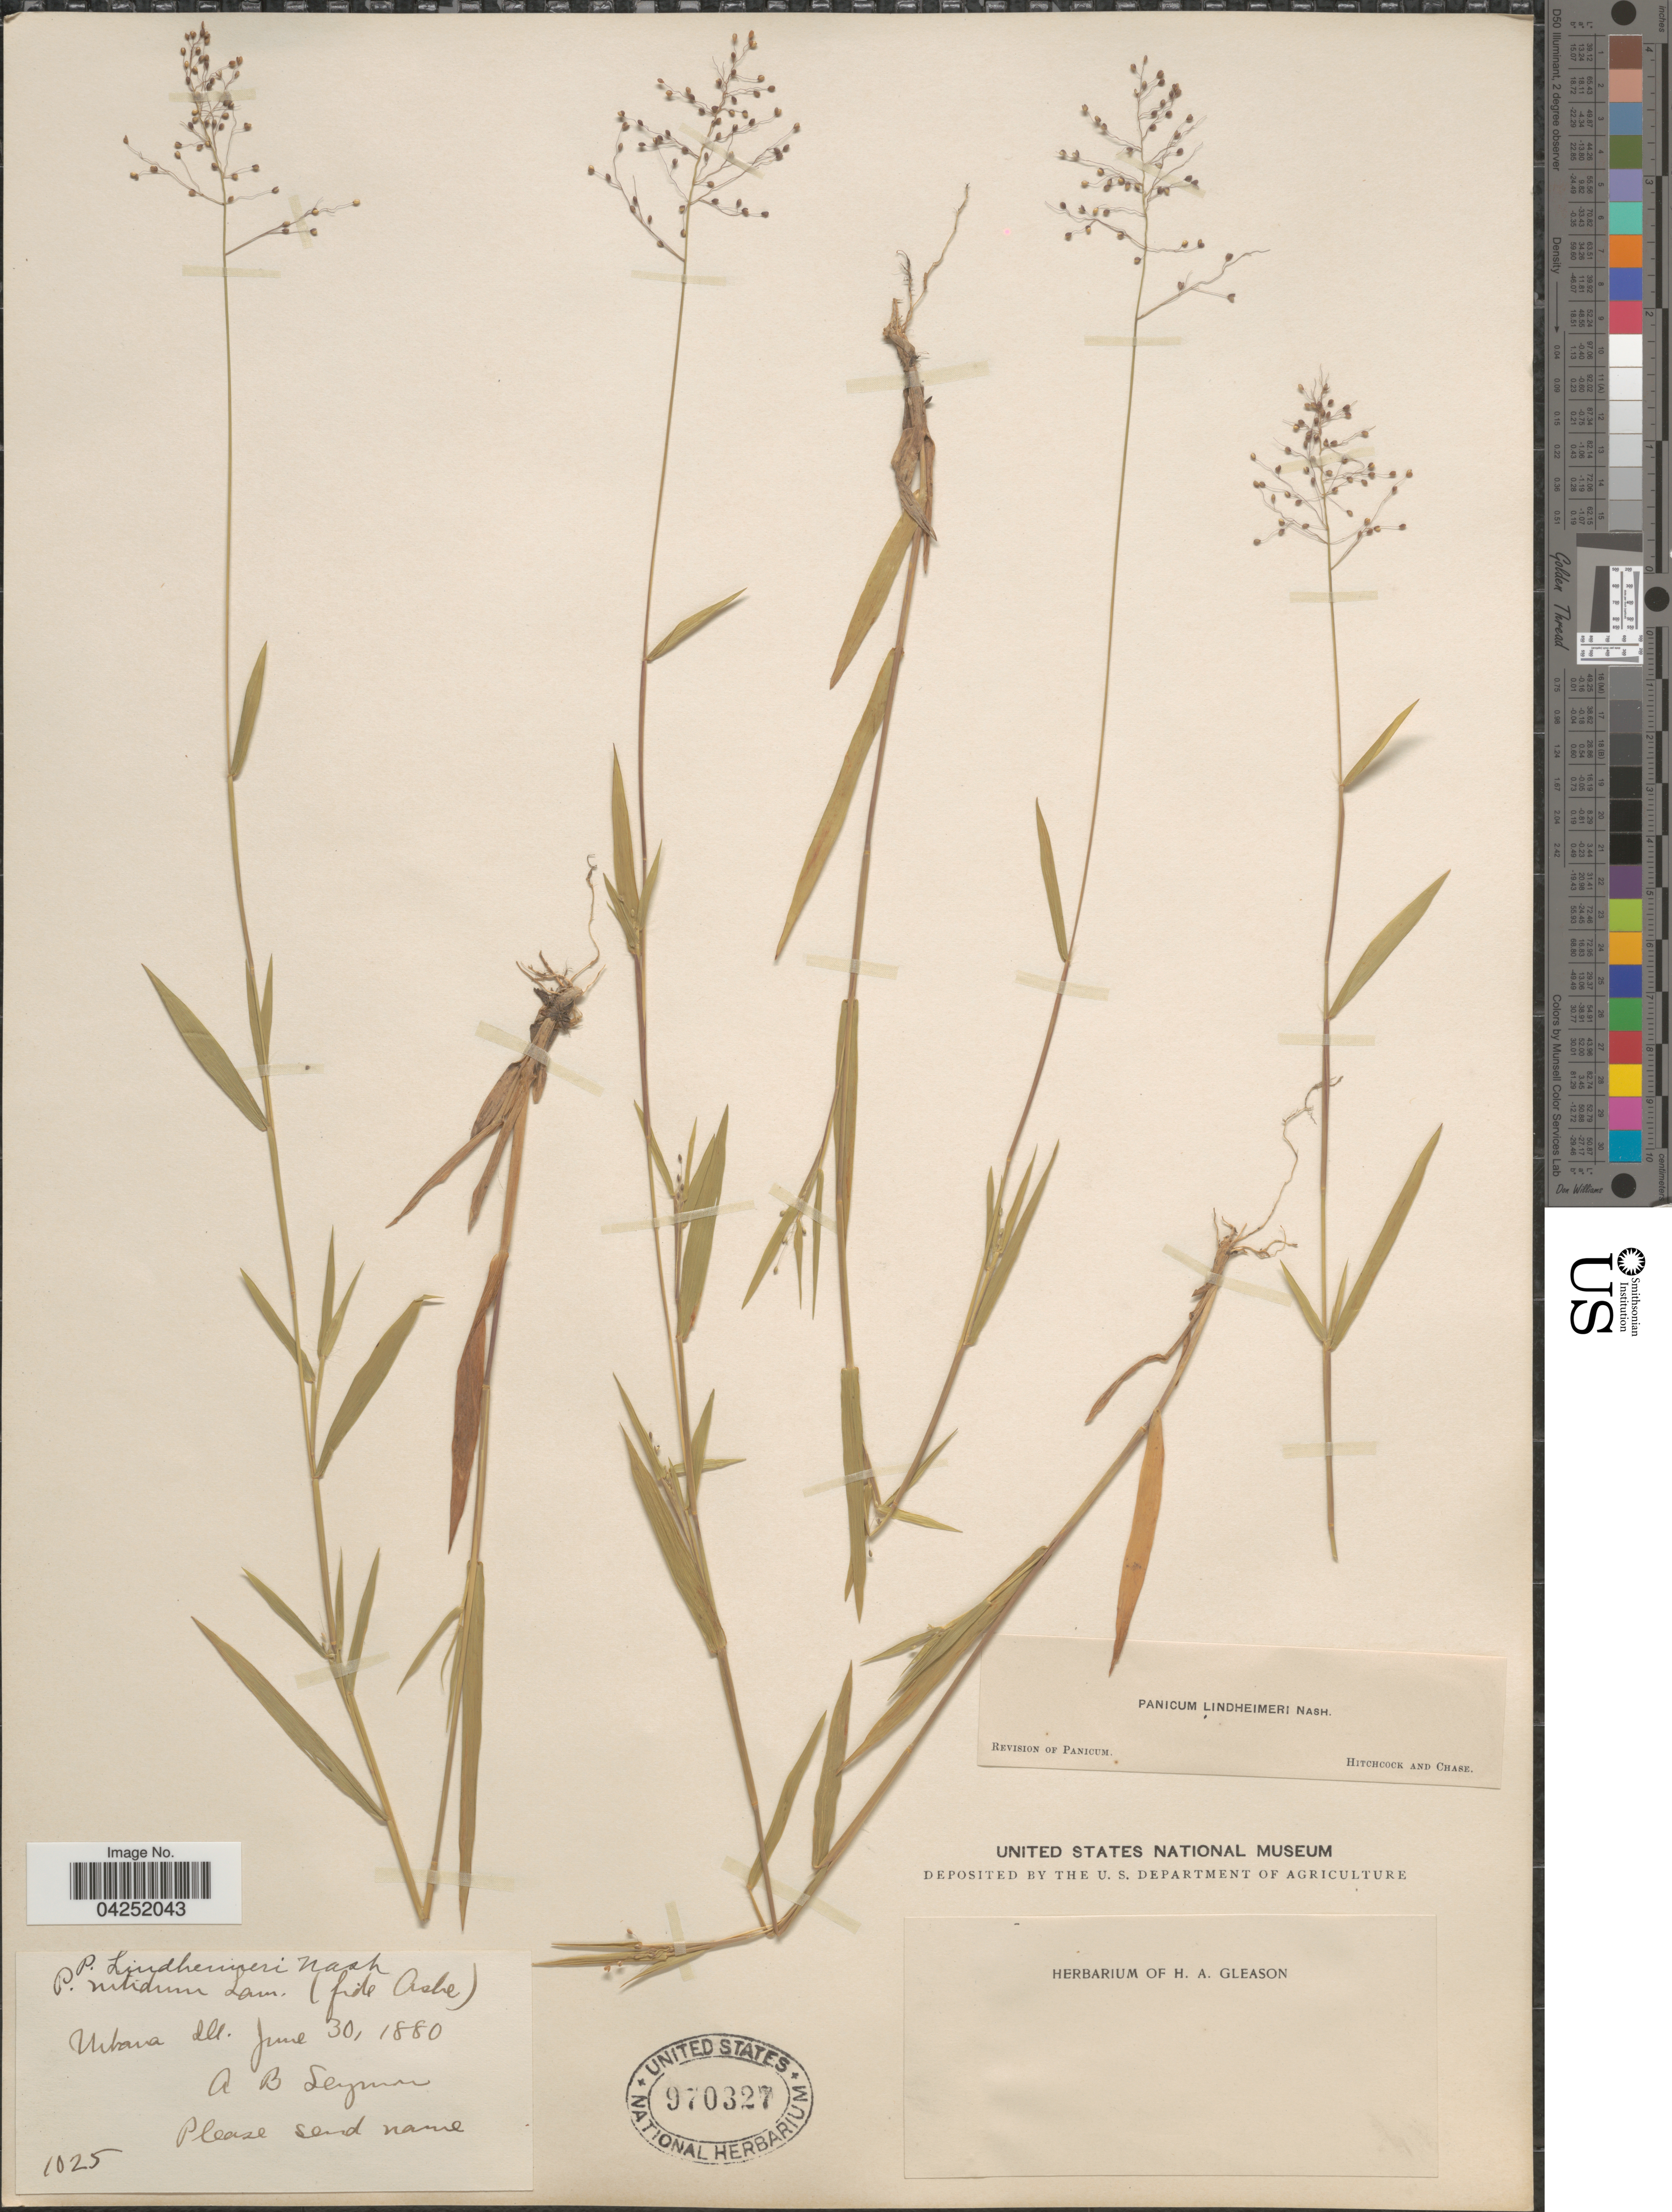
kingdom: Plantae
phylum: Tracheophyta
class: Liliopsida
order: Poales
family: Poaceae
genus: Dichanthelium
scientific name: Dichanthelium acuminatum var. lindheimeri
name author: (Nash) Gould & C.A. Clark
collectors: A. Seymour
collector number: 1025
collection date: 1880-06-30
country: United States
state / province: Illinois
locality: Urbana.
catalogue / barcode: US 970327